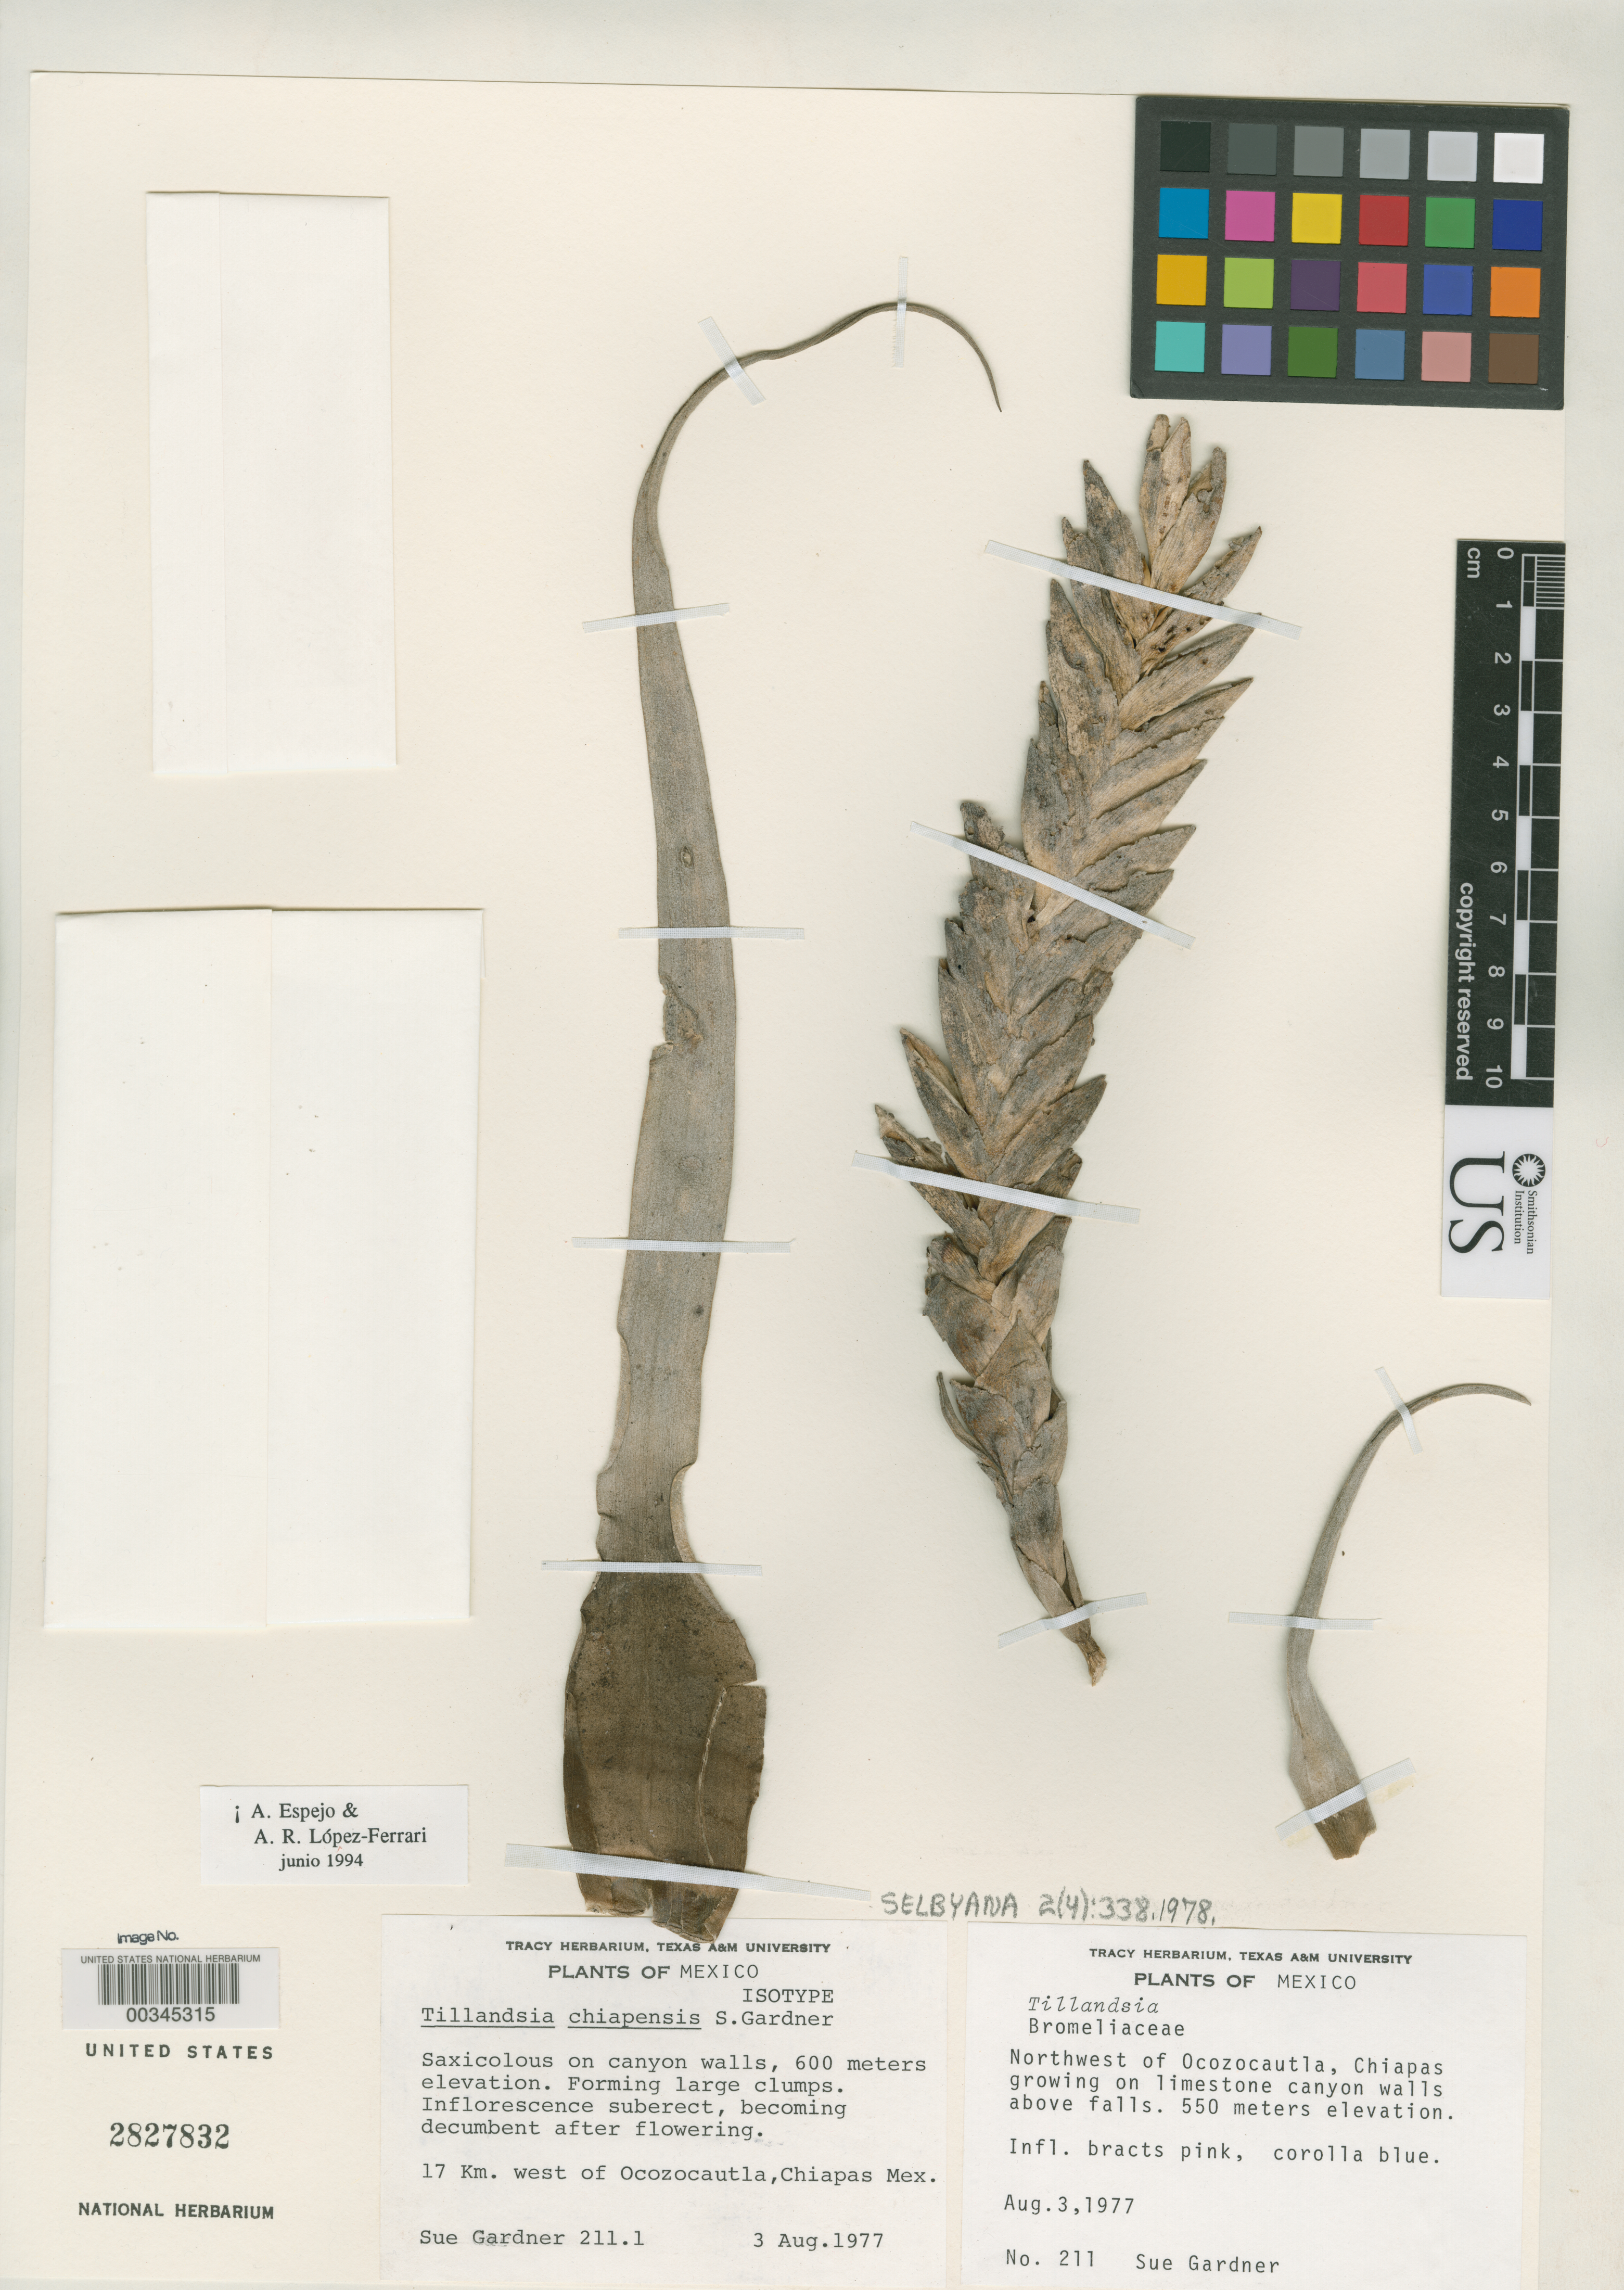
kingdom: Plantae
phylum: Tracheophyta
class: Liliopsida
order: Poales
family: Bromeliaceae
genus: Tillandsia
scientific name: Tillandsia chiapensis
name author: C.S. Gardner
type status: Isotype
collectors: S. Gardner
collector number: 211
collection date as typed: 03 Aug 1977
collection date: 1977-08-03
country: Mexico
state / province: Chiapas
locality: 17 km W of Ocozocautla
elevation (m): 600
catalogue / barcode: US 2827832